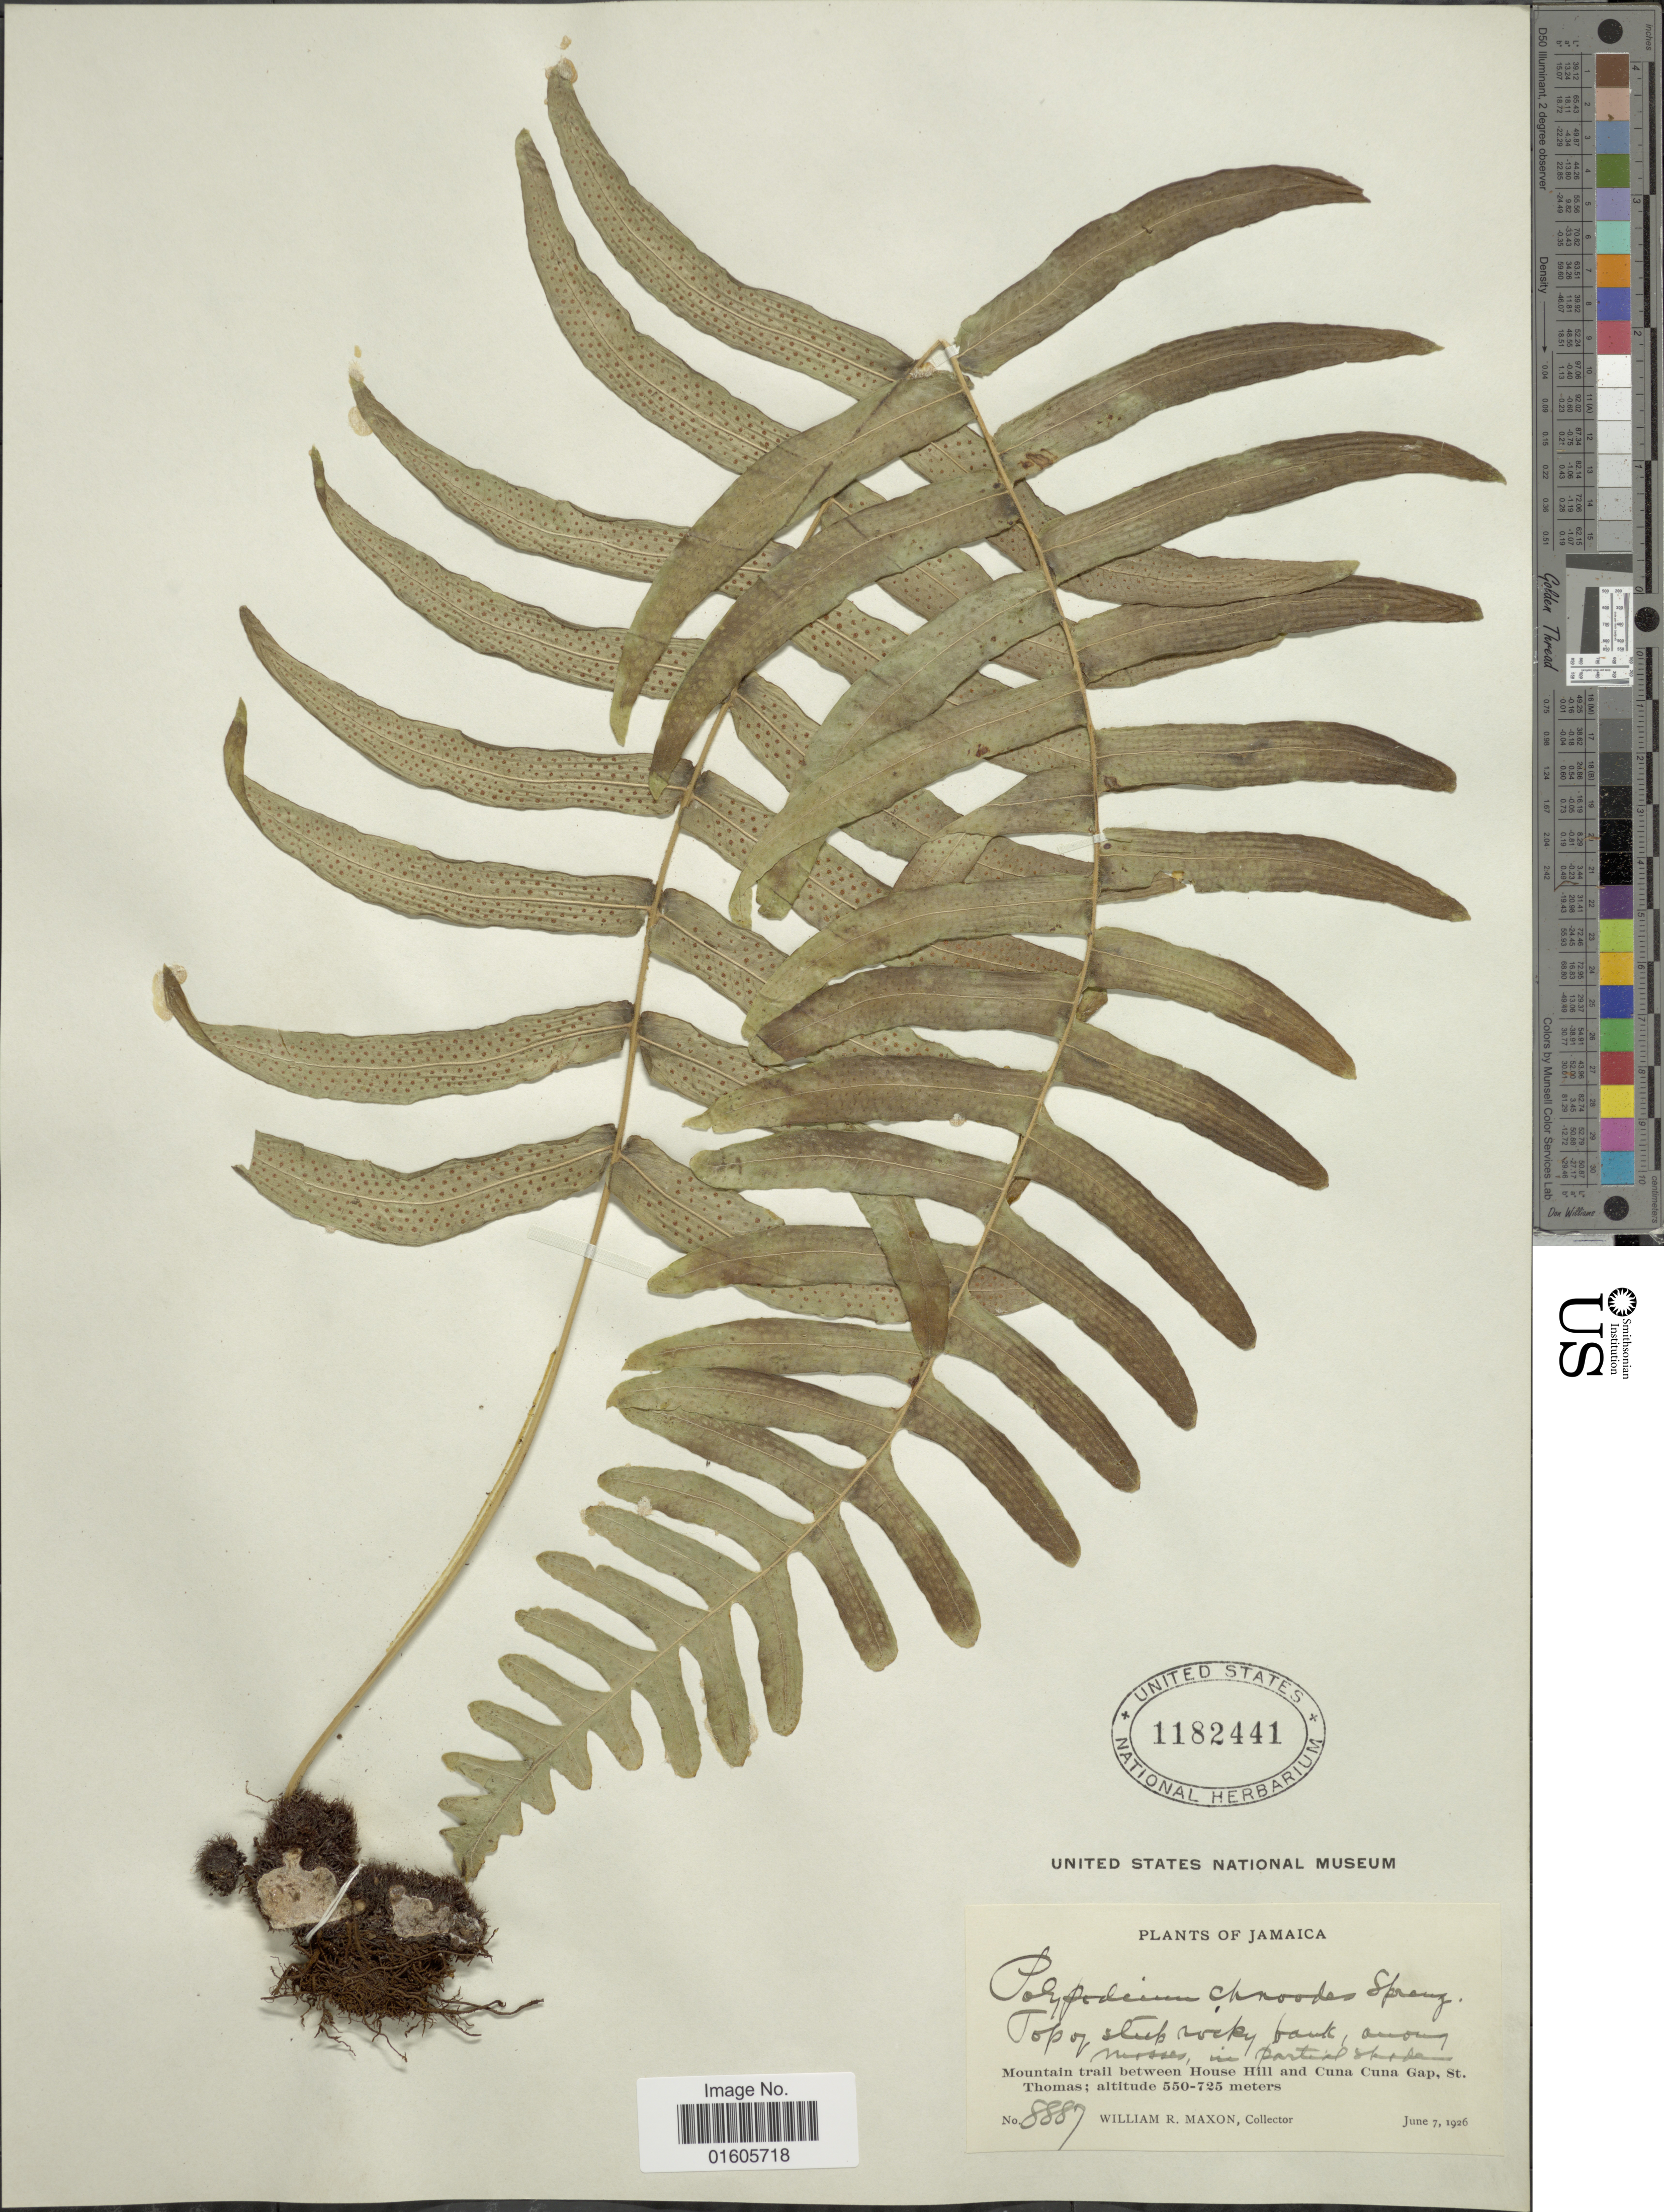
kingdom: Plantae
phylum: Tracheophyta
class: Polypodiopsida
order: Polypodiales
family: Polypodiaceae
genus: Serpocaulon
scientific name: Serpocaulon dissimile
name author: (L.) A.R. Sm.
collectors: W. R. Maxon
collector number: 8887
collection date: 1926-06-07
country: Jamaica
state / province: Saint Thomas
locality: Mountain trail between House Hill and Cuna Cuna Gap, st. Thomas.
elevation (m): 550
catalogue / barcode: US 1182441